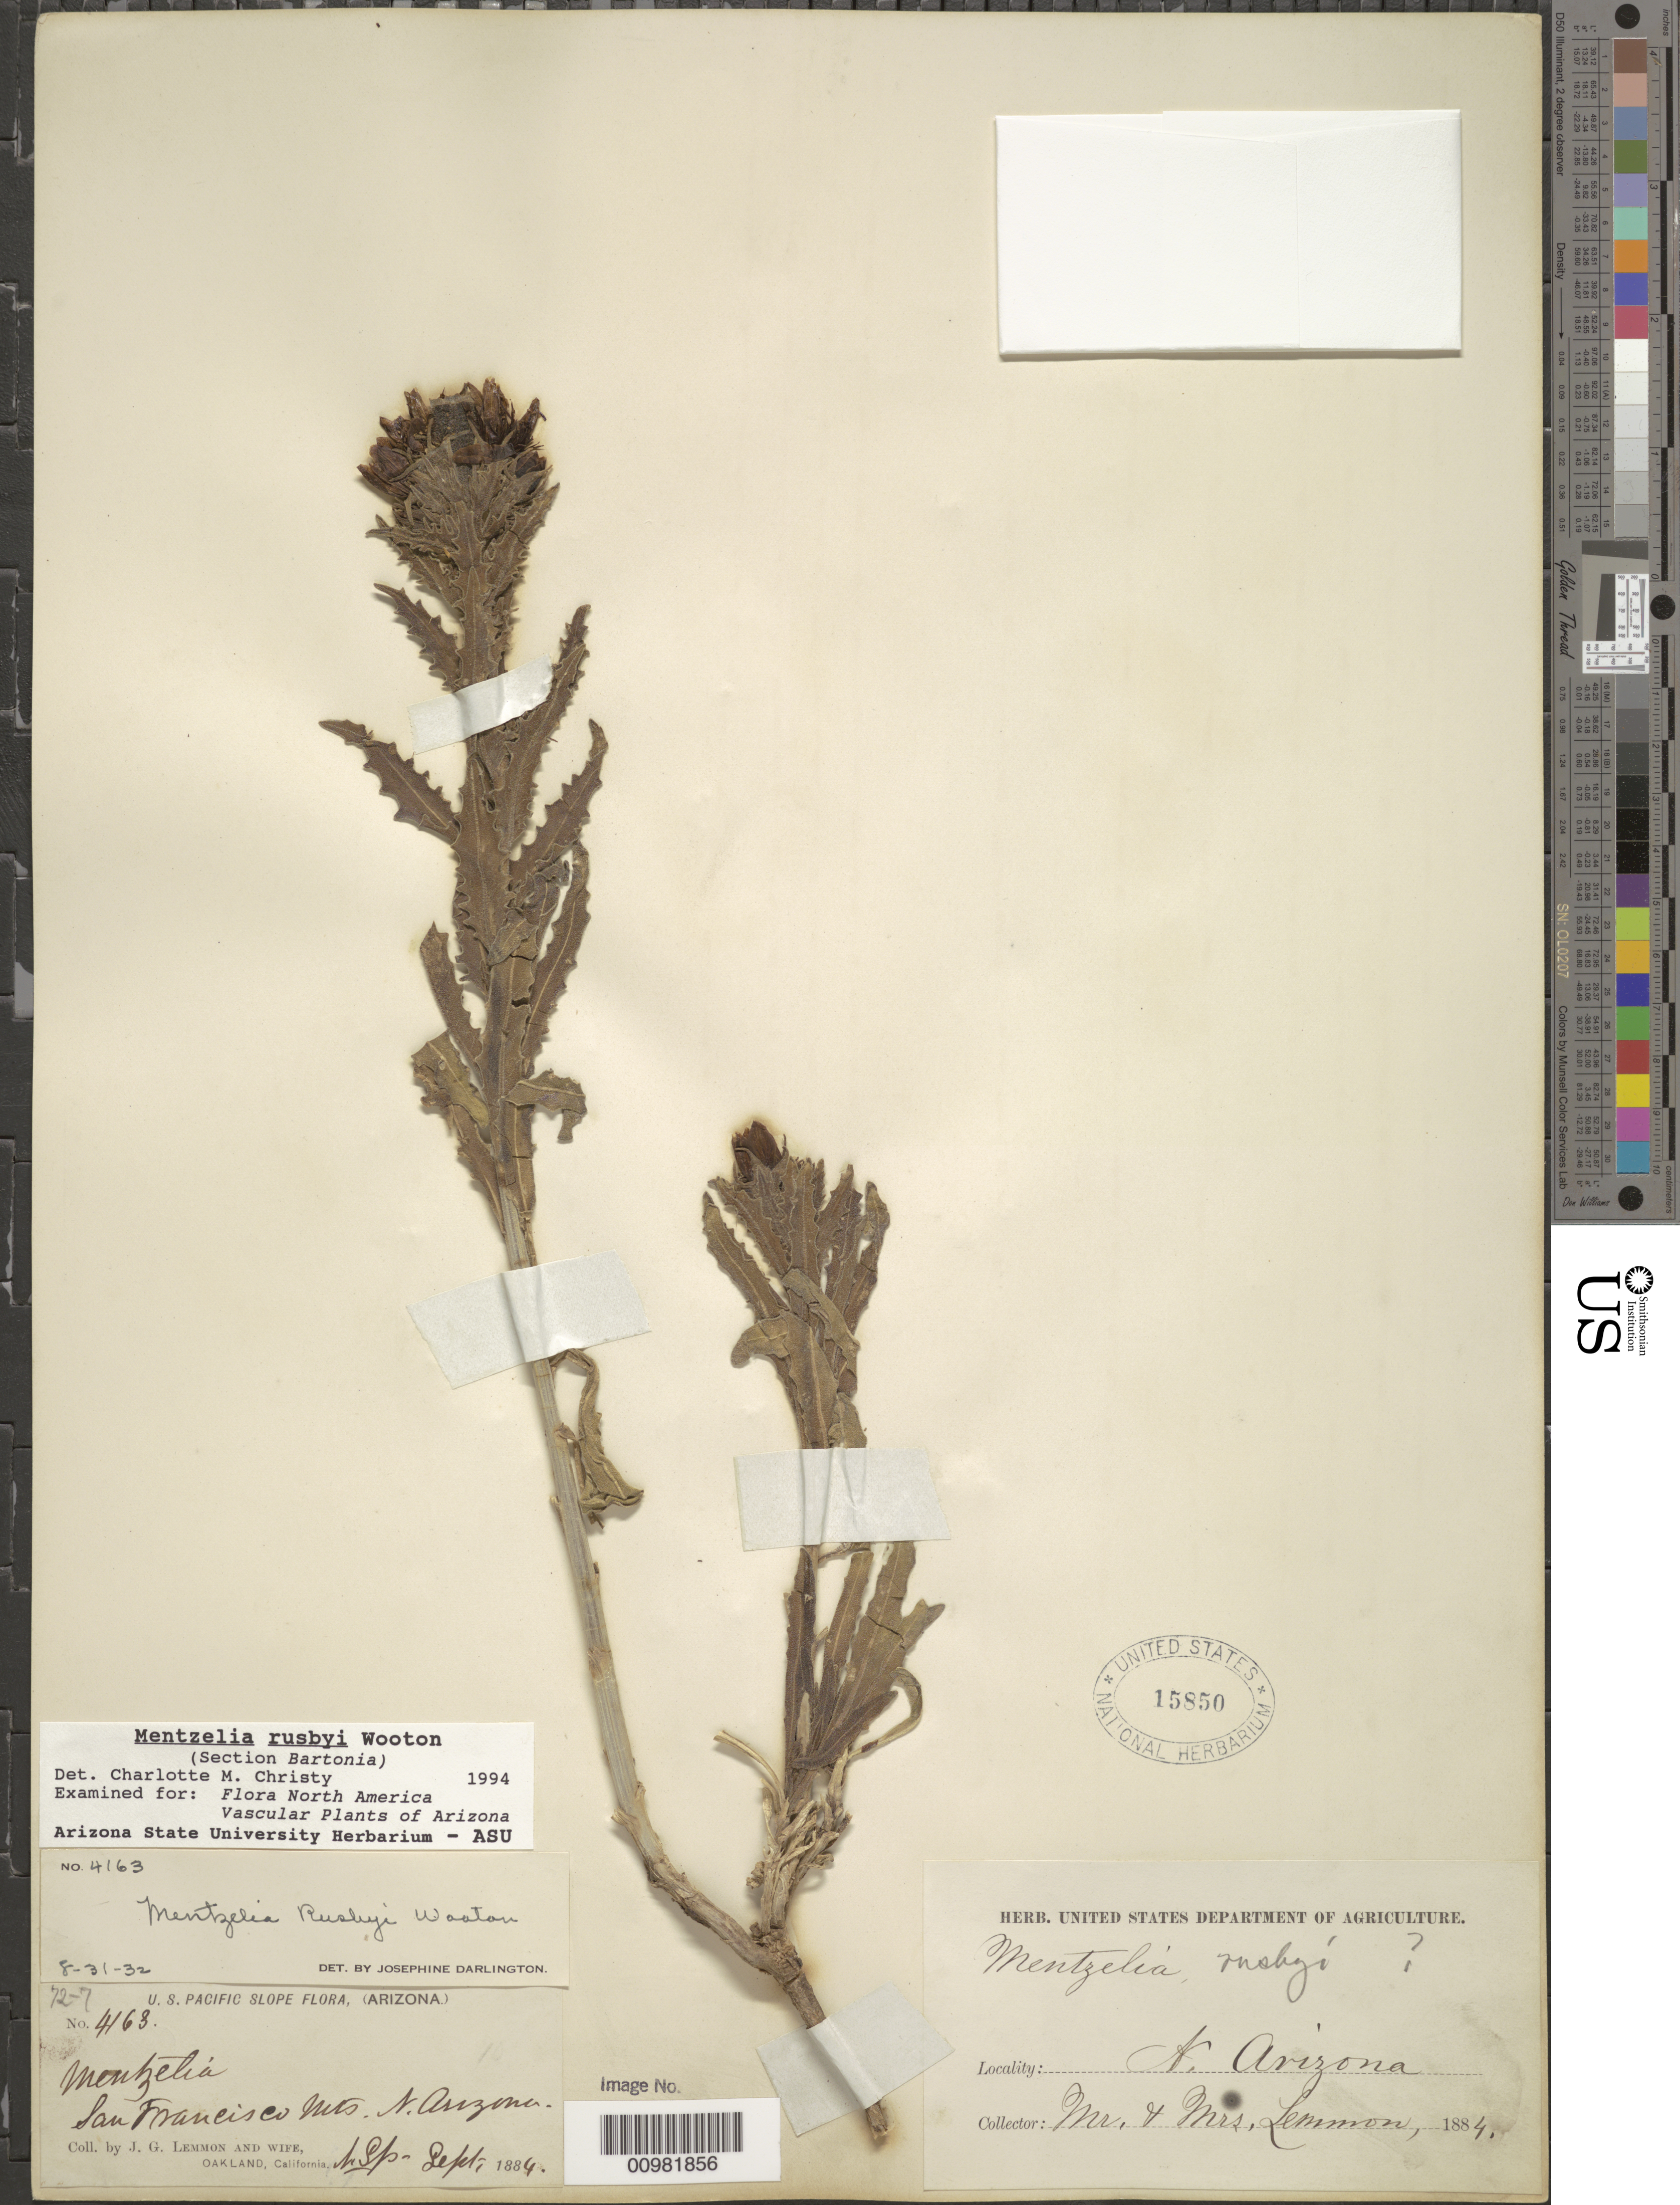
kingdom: Plantae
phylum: Tracheophyta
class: Magnoliopsida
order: Cornales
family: Loasaceae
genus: Mentzelia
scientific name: Mentzelia rusbyi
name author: Wooton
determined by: Christy, --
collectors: J. G. Lemmon & Mrs. J. G. Lemmon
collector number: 4163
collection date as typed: Sep 1884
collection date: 1884-09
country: United States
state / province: Arizona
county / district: Coconino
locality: San Francisco Mts.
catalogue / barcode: US 15850